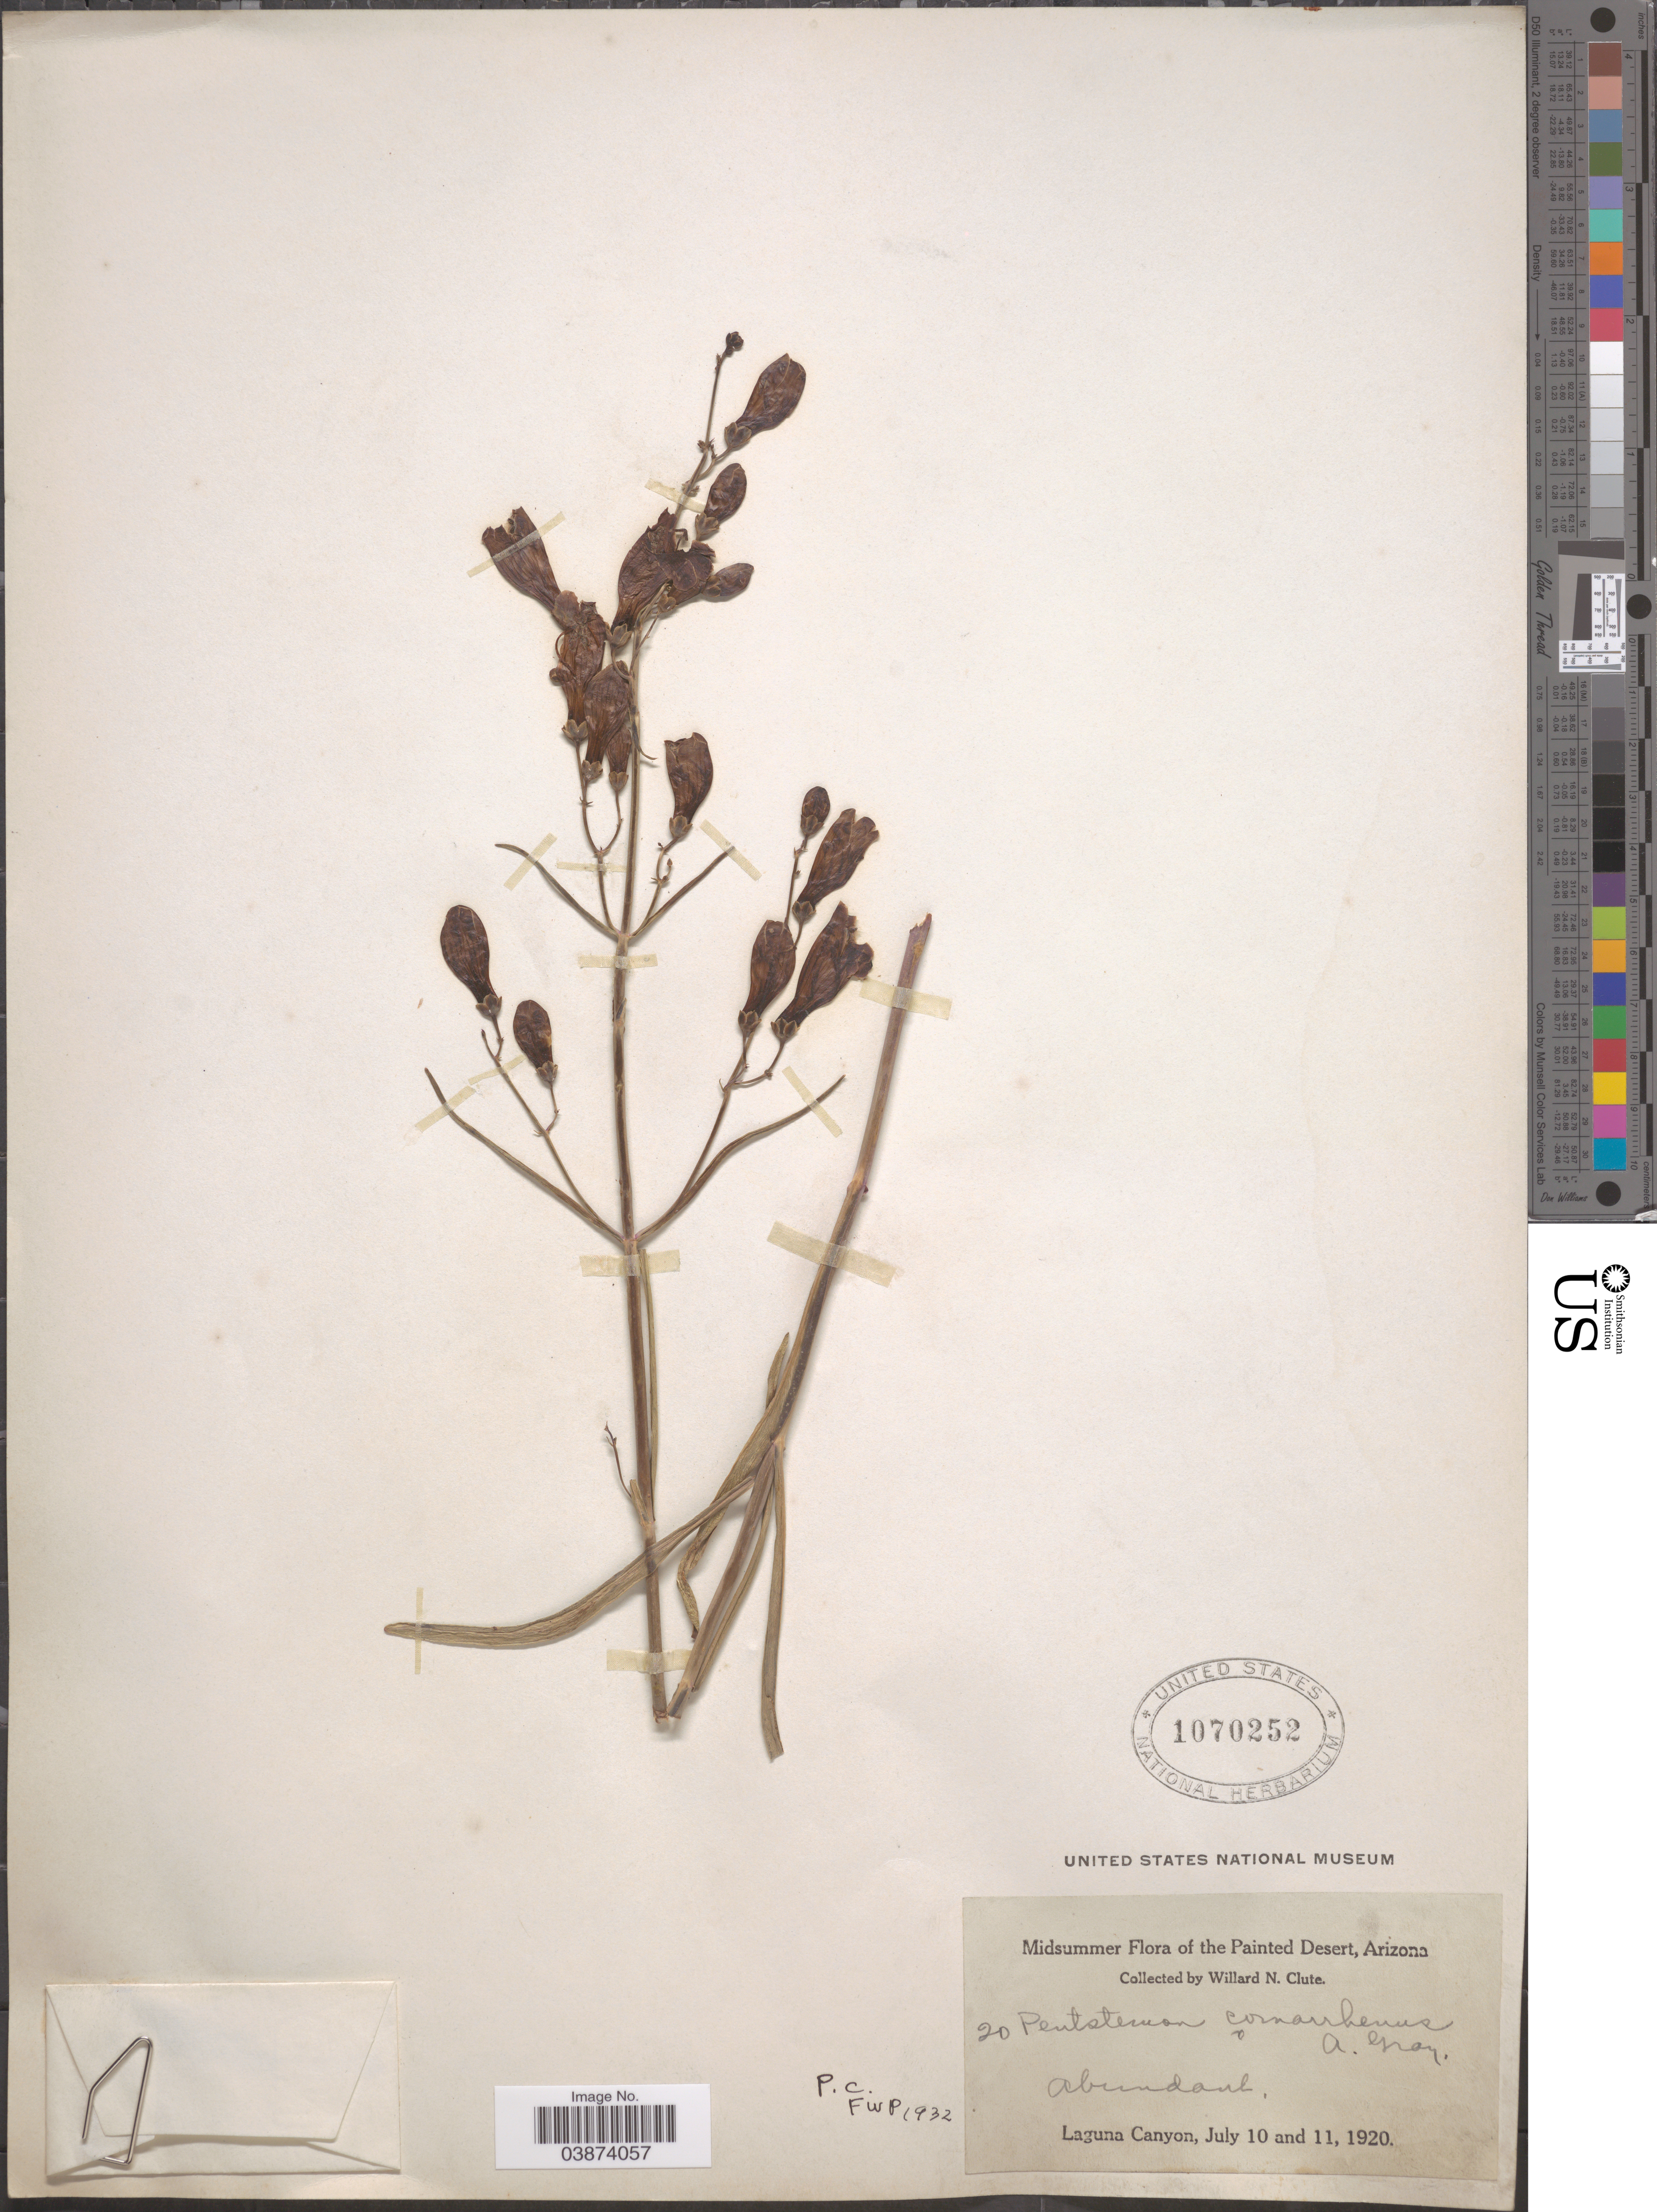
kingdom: Plantae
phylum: Tracheophyta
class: Magnoliopsida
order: Lamiales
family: Plantaginaceae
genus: Penstemon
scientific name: Penstemon comarrhenus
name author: A. Gray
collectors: W. N. Clute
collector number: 20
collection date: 1920-07-10/1920-07-11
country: United States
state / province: Arizona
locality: Painted Desert. Laguna Canyon.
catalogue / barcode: US 1070252